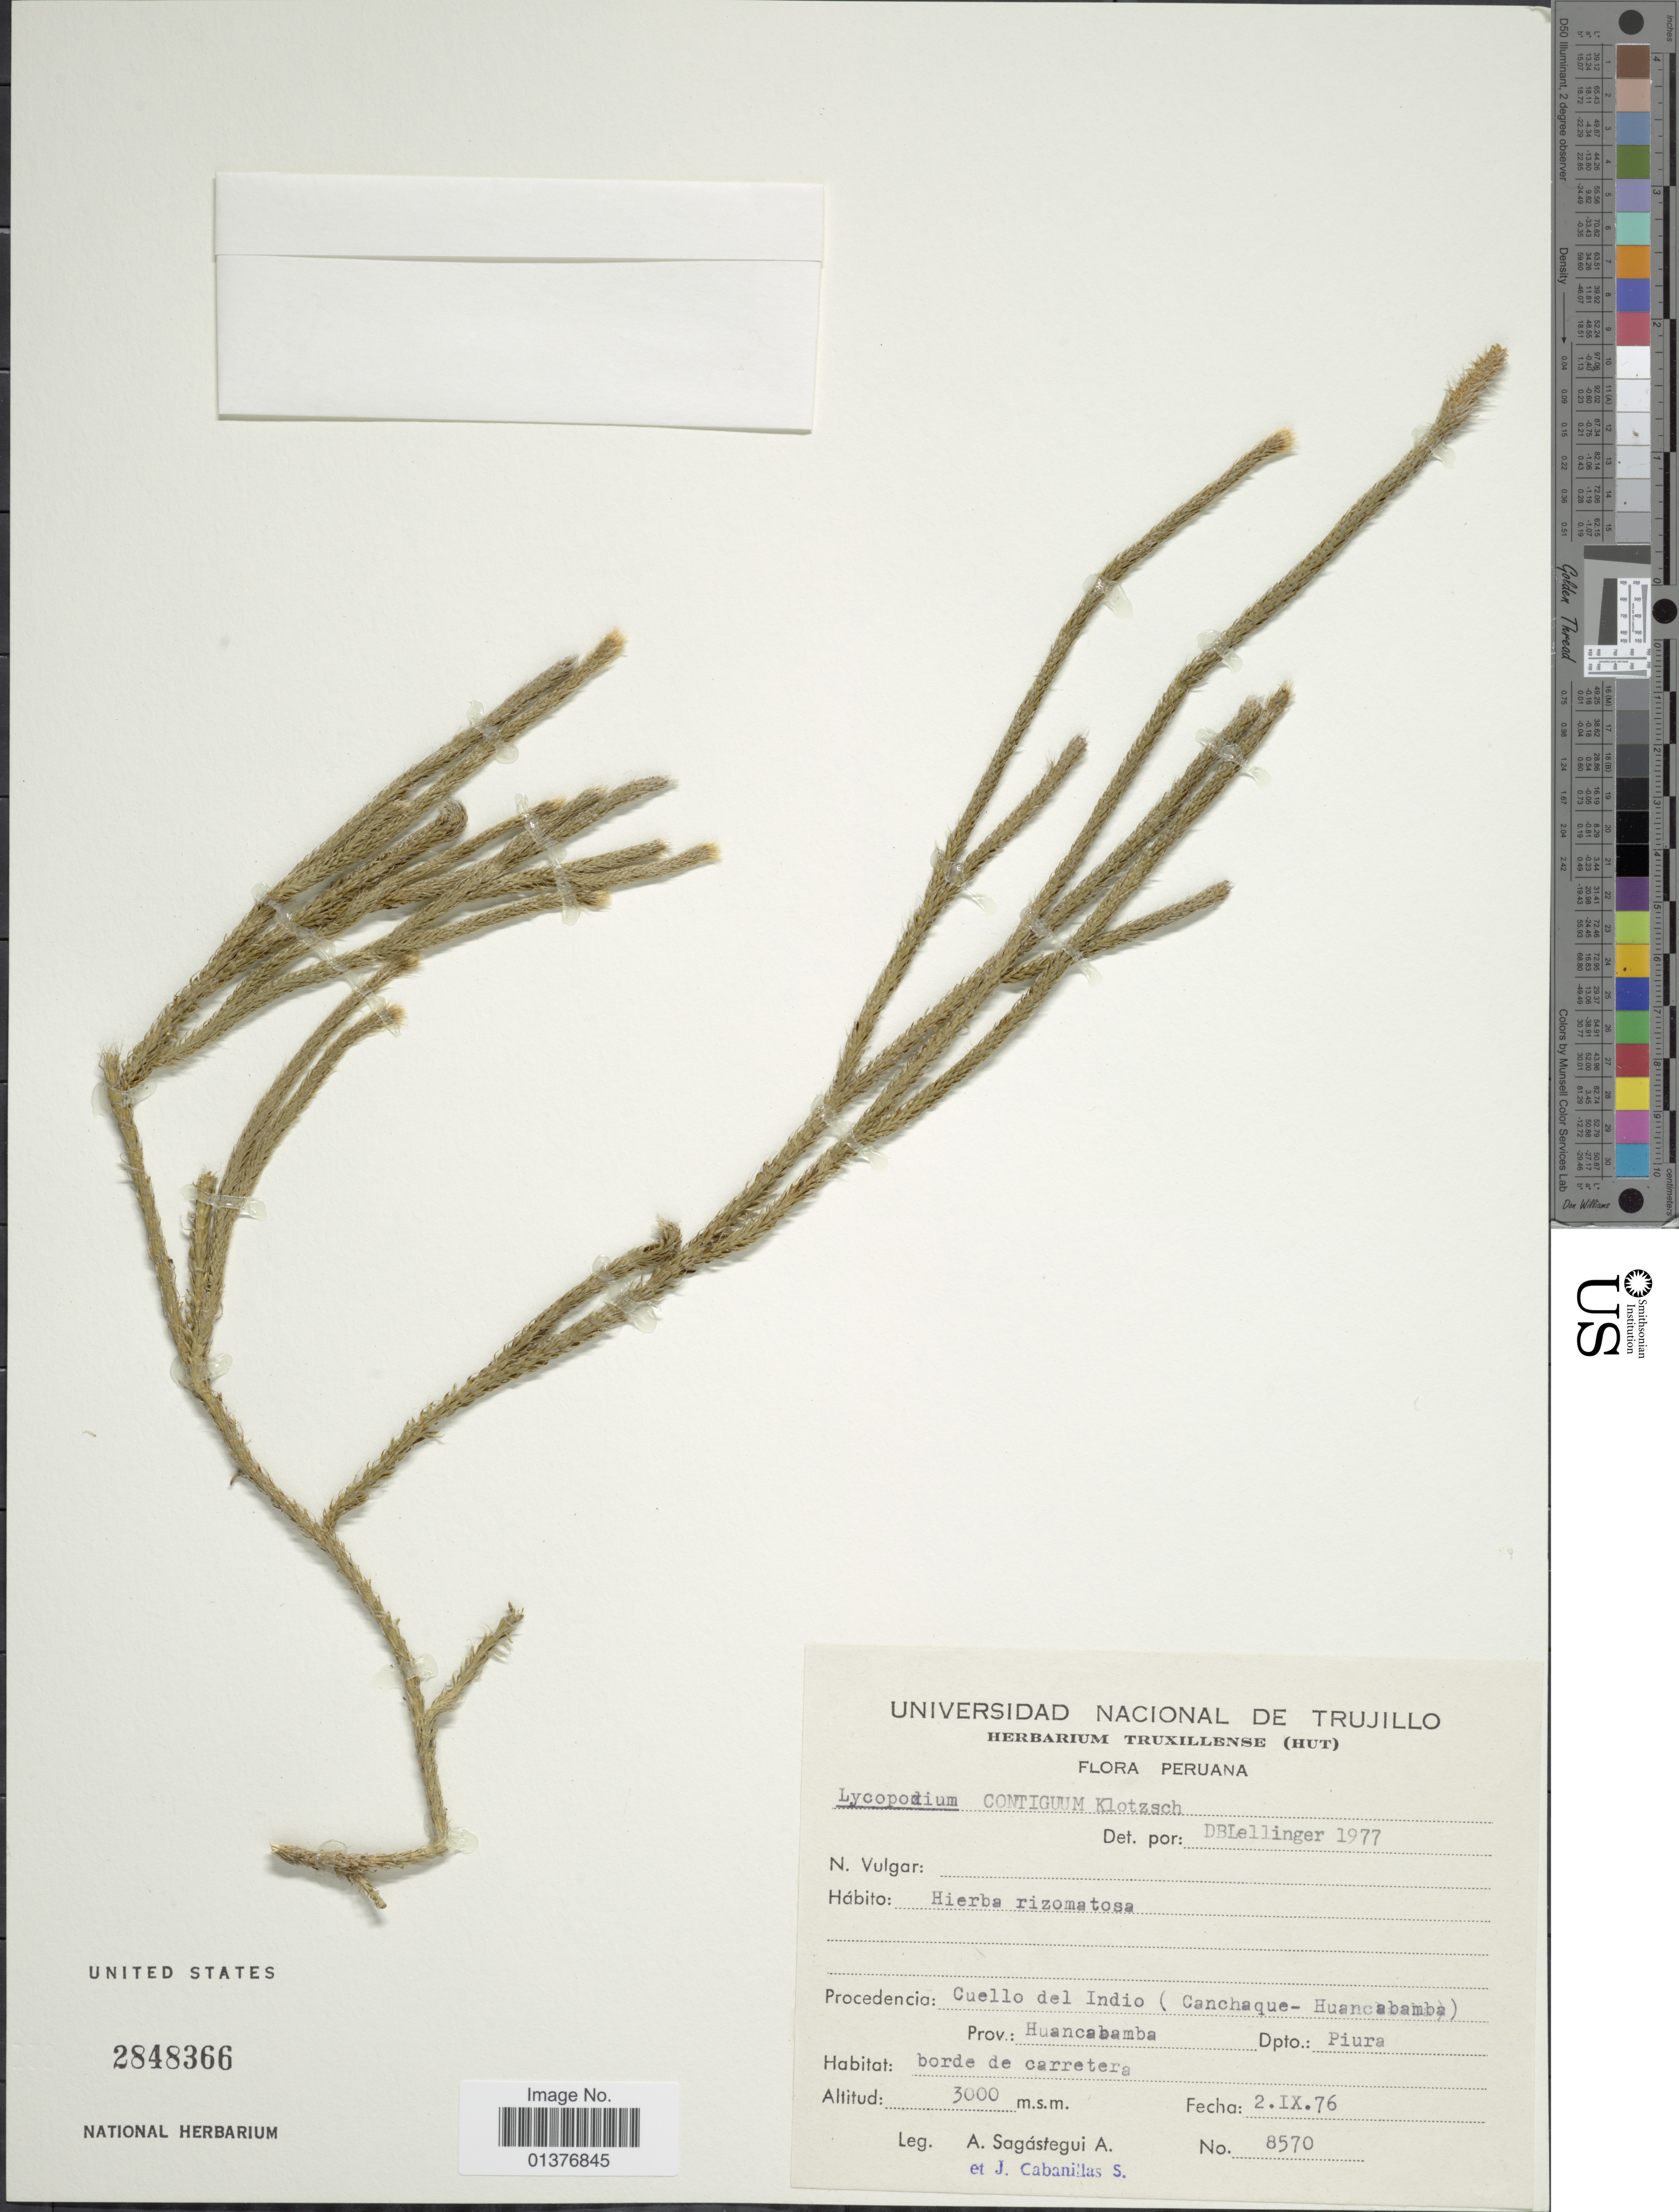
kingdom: Plantae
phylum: Tracheophyta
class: Lycopodiopsida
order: Lycopodiales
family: Lycopodiaceae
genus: Lycopodium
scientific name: Lycopodium vestitum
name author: Desv. ex Poir.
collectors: A. Sagástegui A. & J. Cabanillas S.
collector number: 8570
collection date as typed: Transcribed d/m/y: 2/9/76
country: Peru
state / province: Piura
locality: Cuello del Indio(Canchaque-Huancabamba), prov. Huancamba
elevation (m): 3000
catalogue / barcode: US 2848366